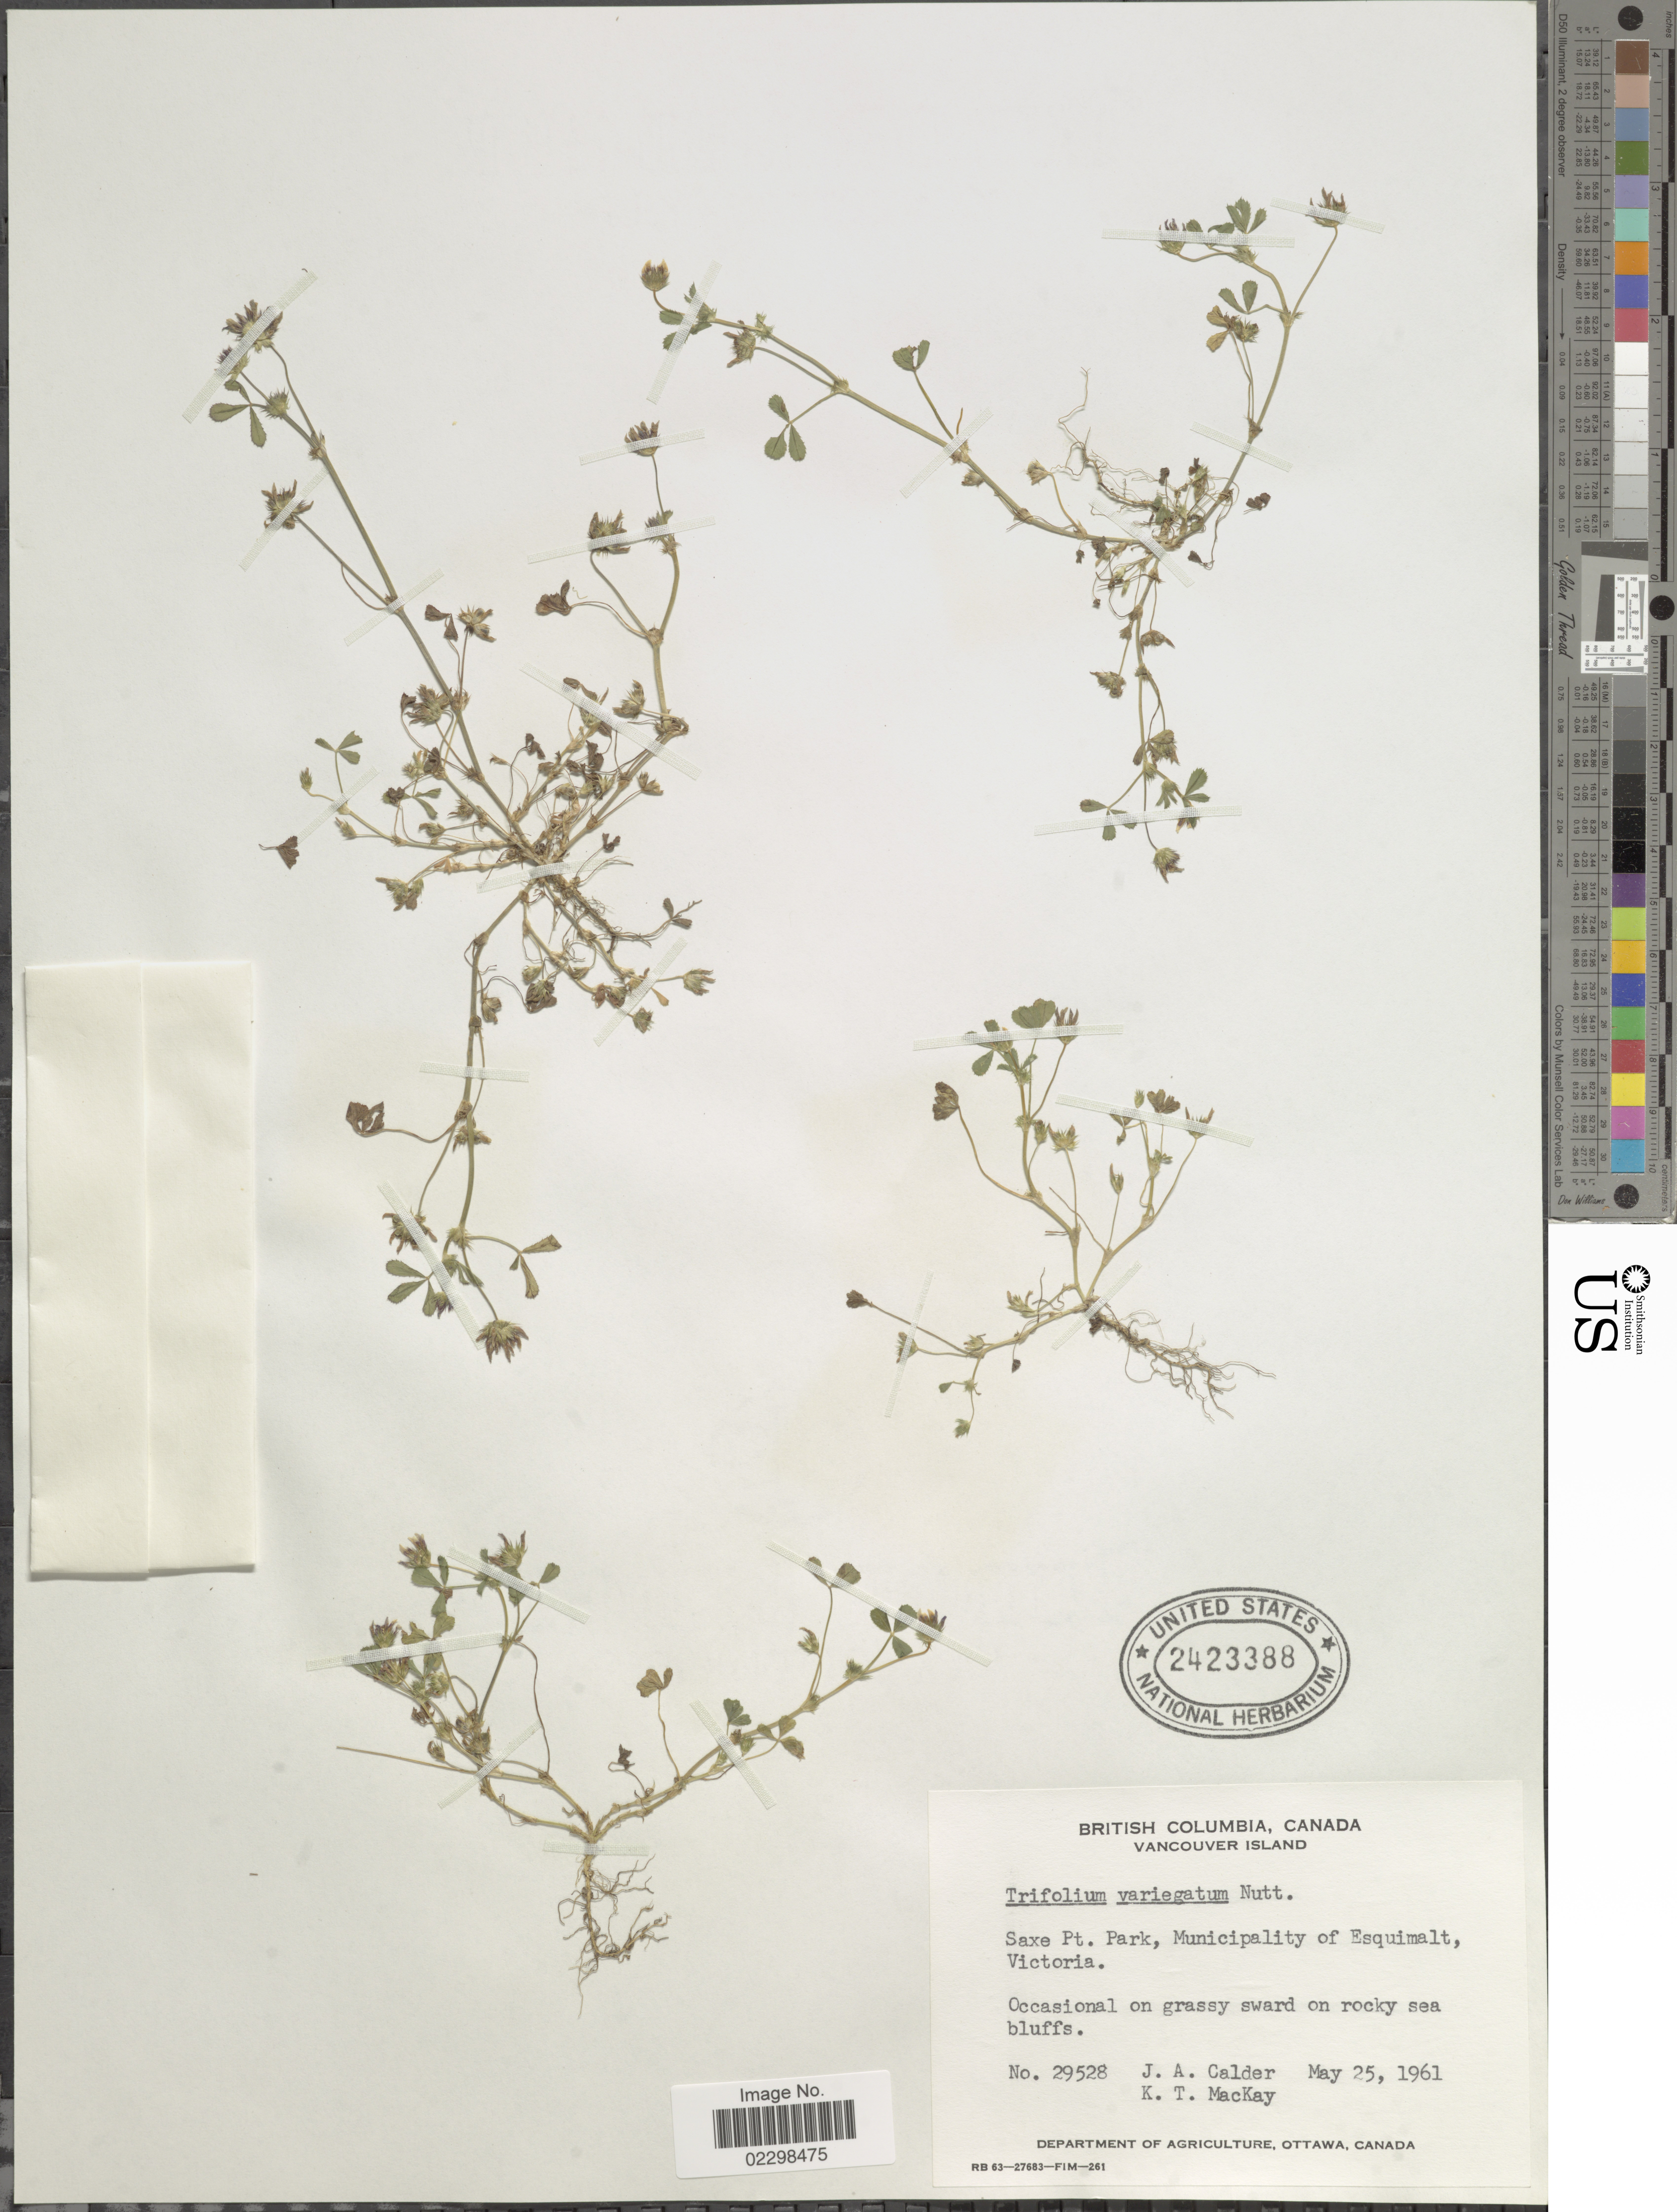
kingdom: Plantae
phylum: Tracheophyta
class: Magnoliopsida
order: Fabales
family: Fabaceae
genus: Trifolium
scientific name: Trifolium variegatum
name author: Nutt.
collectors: J. A. Calder & K. T. Mackay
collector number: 29528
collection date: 1961-05-25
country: Canada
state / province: British Columbia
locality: Vancouver Island, Saxe Pt. Par, Municipality of Esquimalt, Victoria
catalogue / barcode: US 2423388